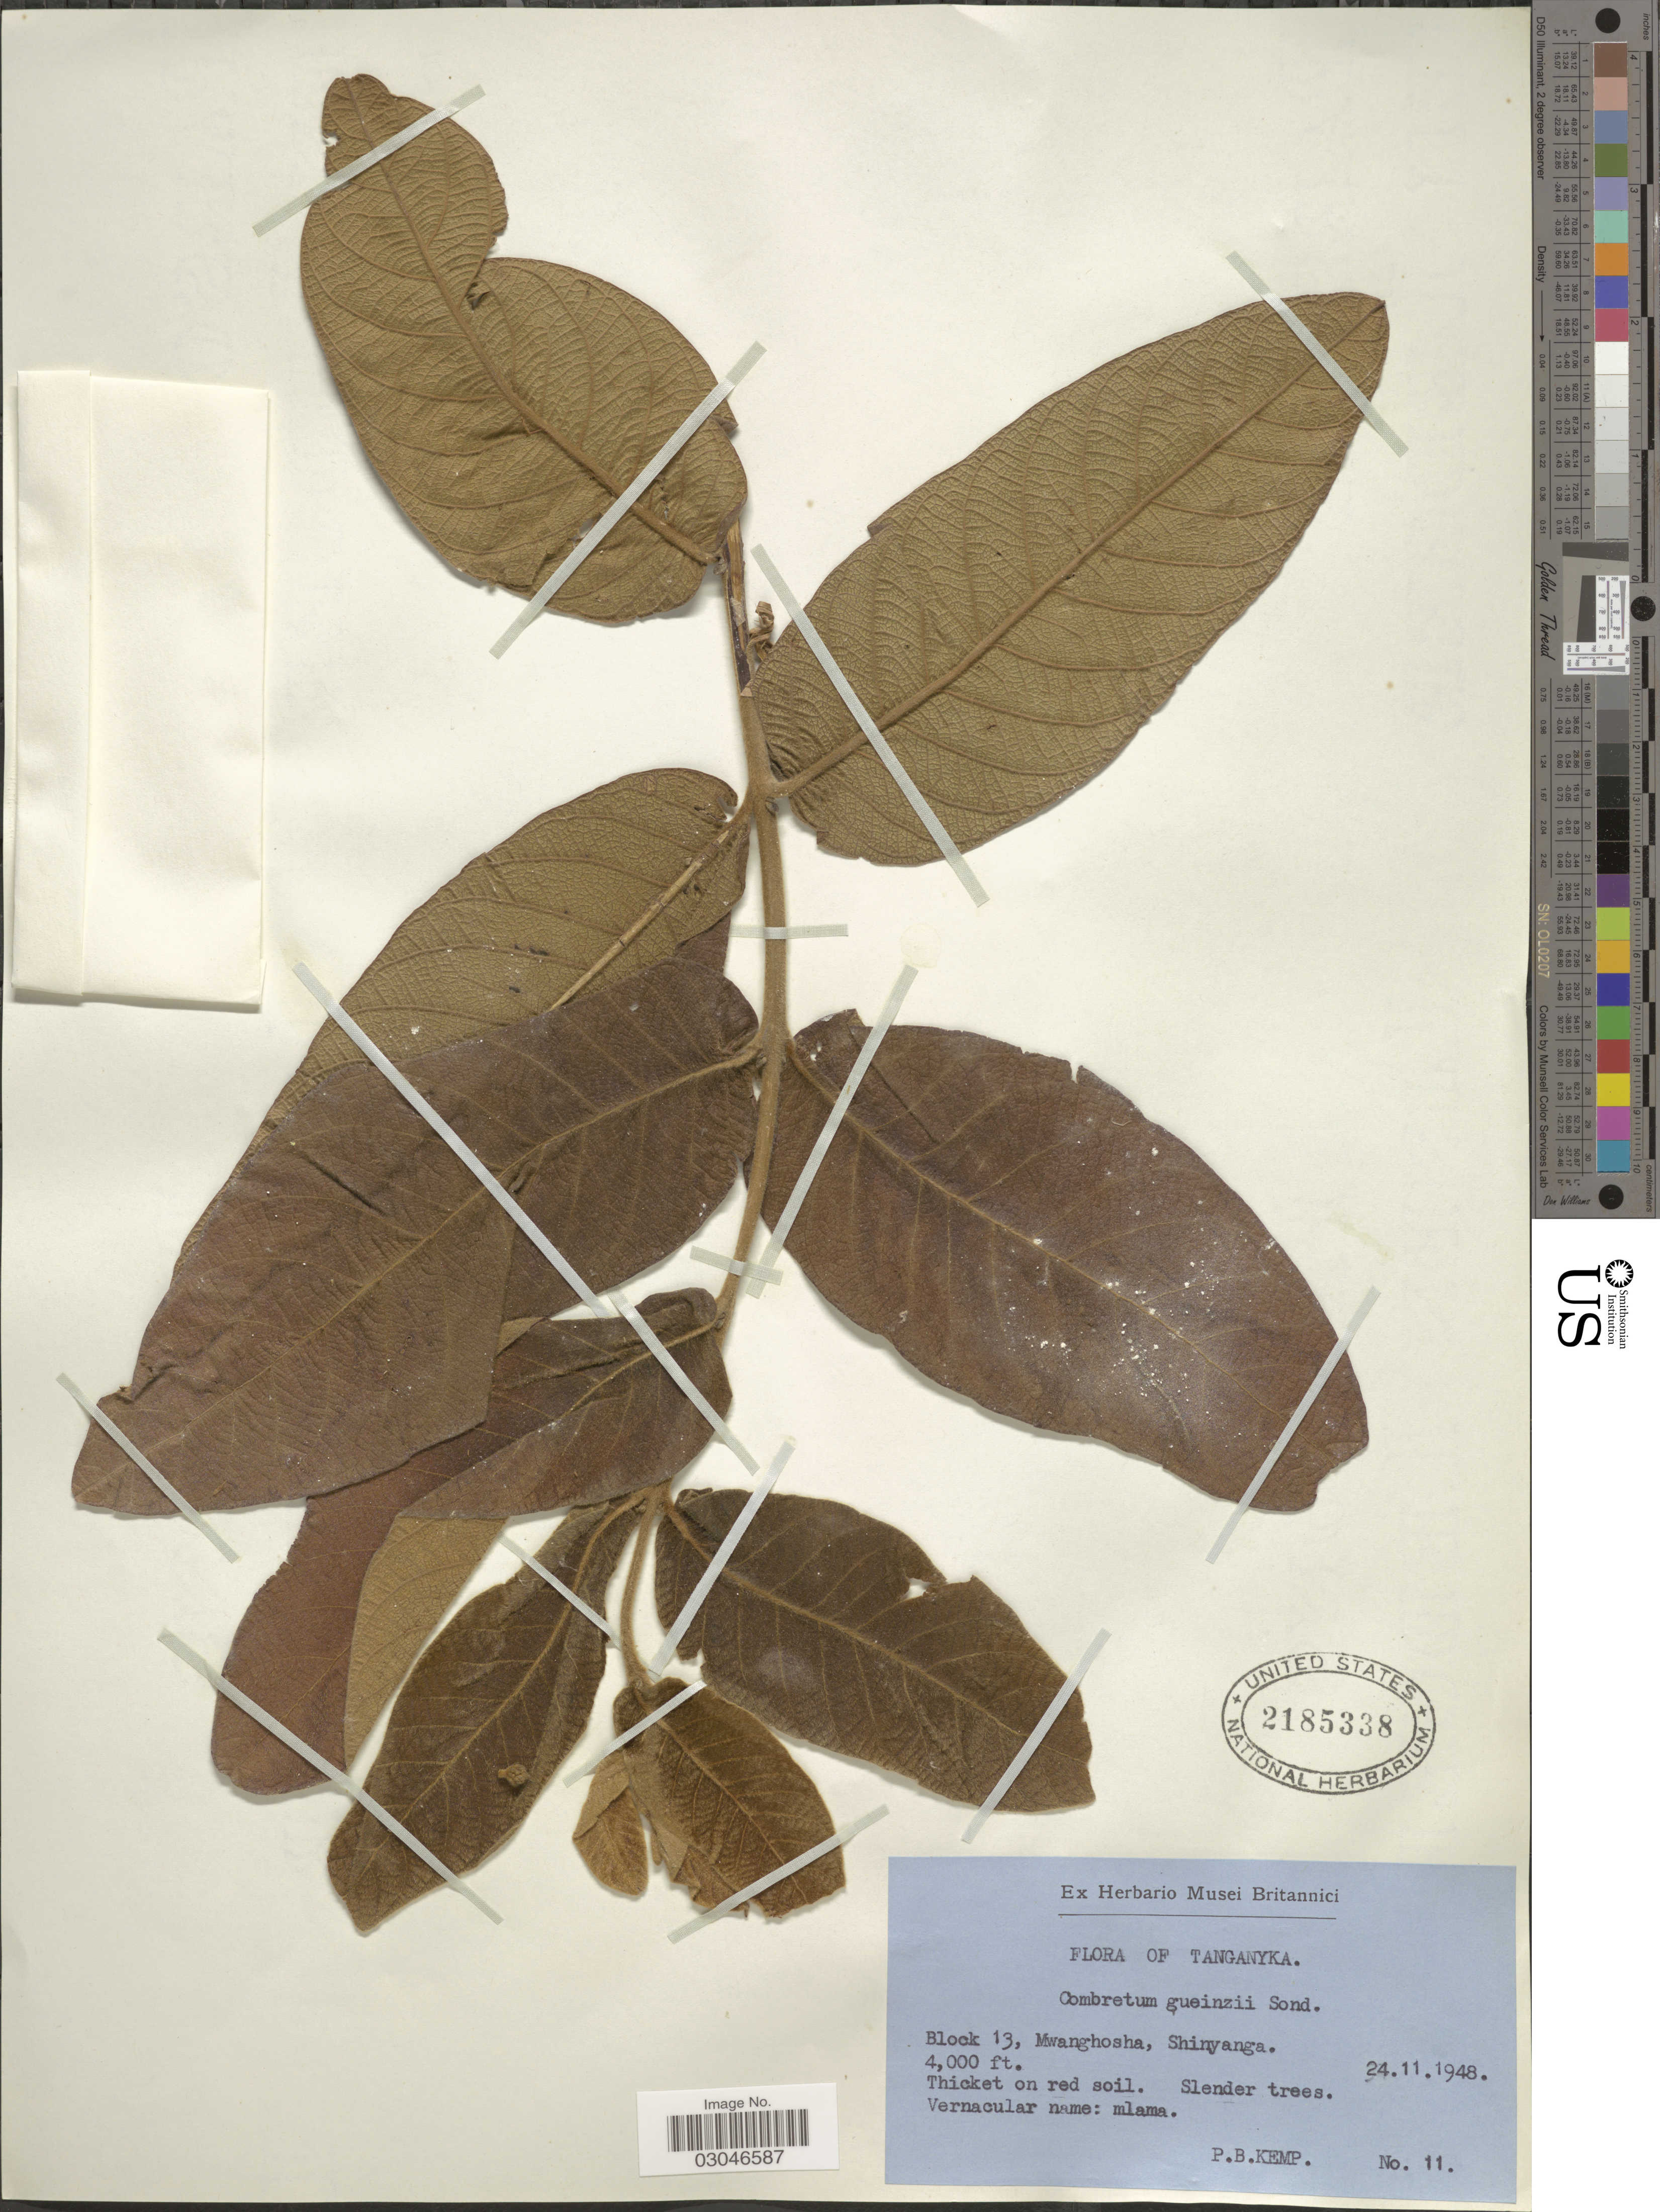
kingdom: Plantae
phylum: Tracheophyta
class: Magnoliopsida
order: Myrtales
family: Combretaceae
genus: Combretum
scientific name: Combretum gueinzii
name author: Sond.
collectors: P. Kemp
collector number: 11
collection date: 1948-11-24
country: Tanzania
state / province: Shinyanga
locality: Tanganyka. Block 13, Mwanghosha.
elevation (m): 1219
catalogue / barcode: US 2185338